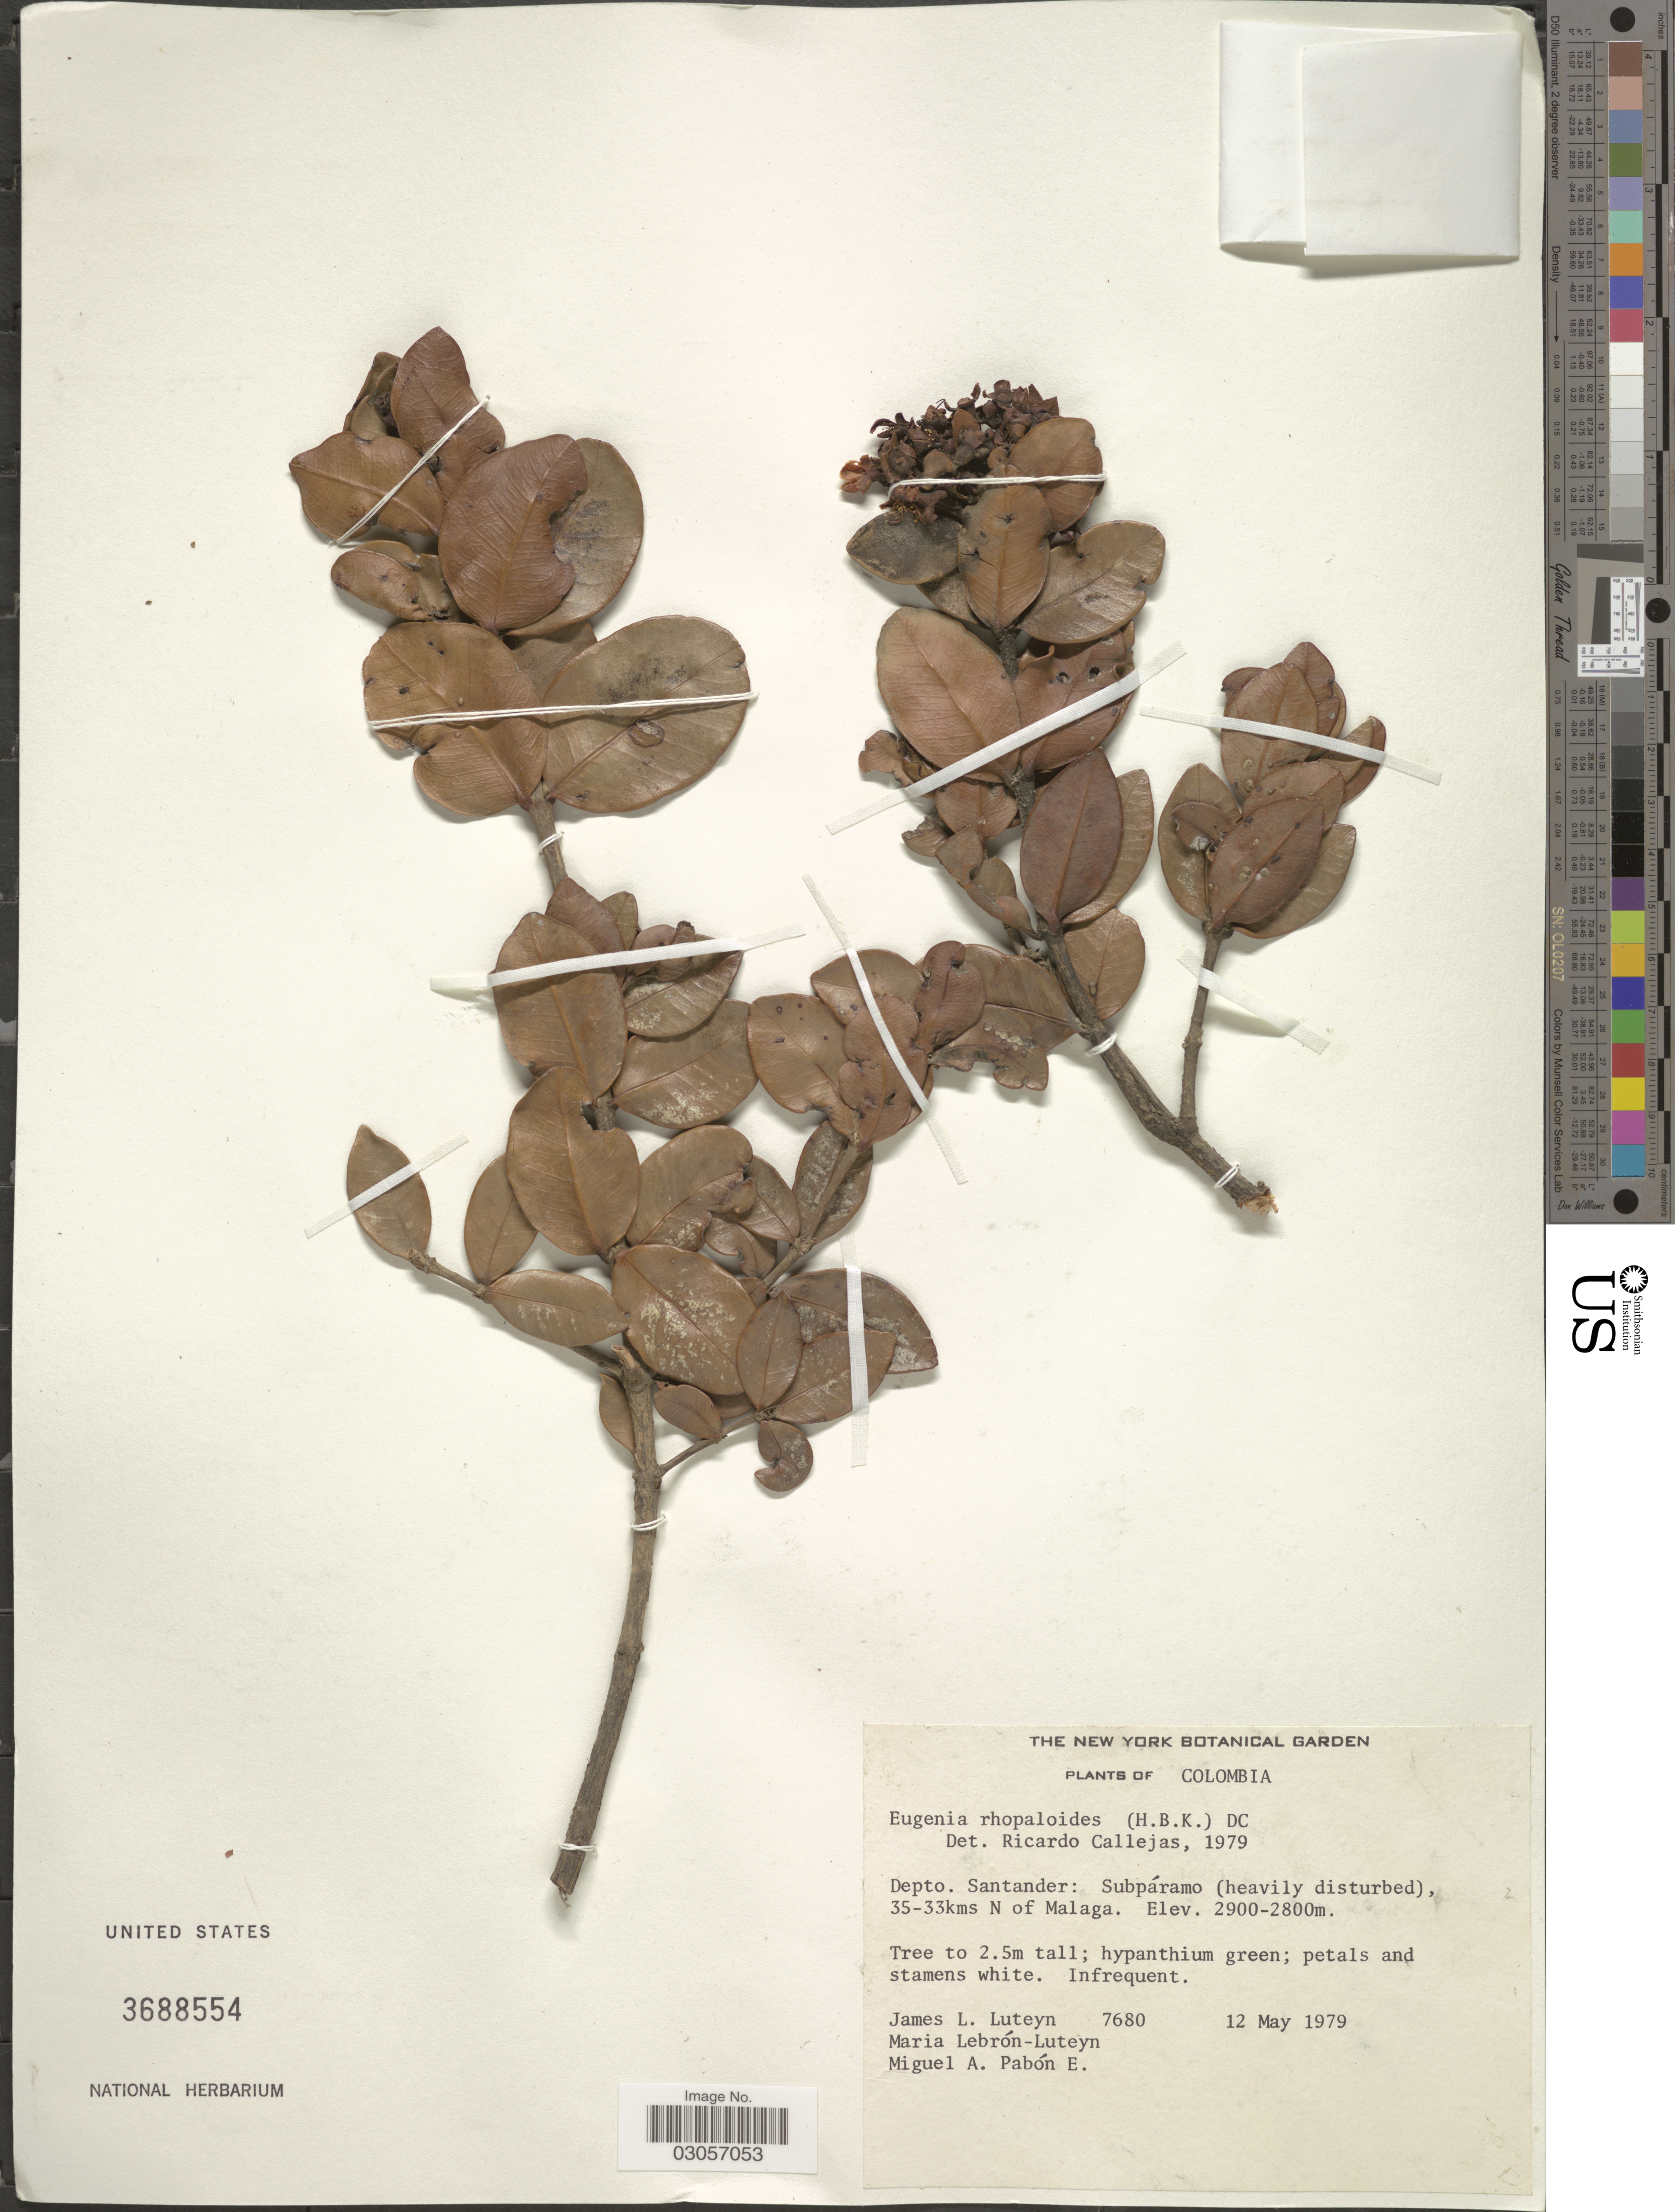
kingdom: Plantae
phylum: Tracheophyta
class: Magnoliopsida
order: Myrtales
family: Myrtaceae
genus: Myrcianthes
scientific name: Myrcianthes rhopaloides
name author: (Kunth) McVaugh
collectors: J. Luteyn, M. L. Lebrón-Luteyn & M. A. Pabon E.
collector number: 7680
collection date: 1979-05-12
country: Colombia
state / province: Santander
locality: Depto. Santander: Subpáramo (heavily disturbed), 35-33kms N of Malaga.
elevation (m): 2800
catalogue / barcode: US 3688554